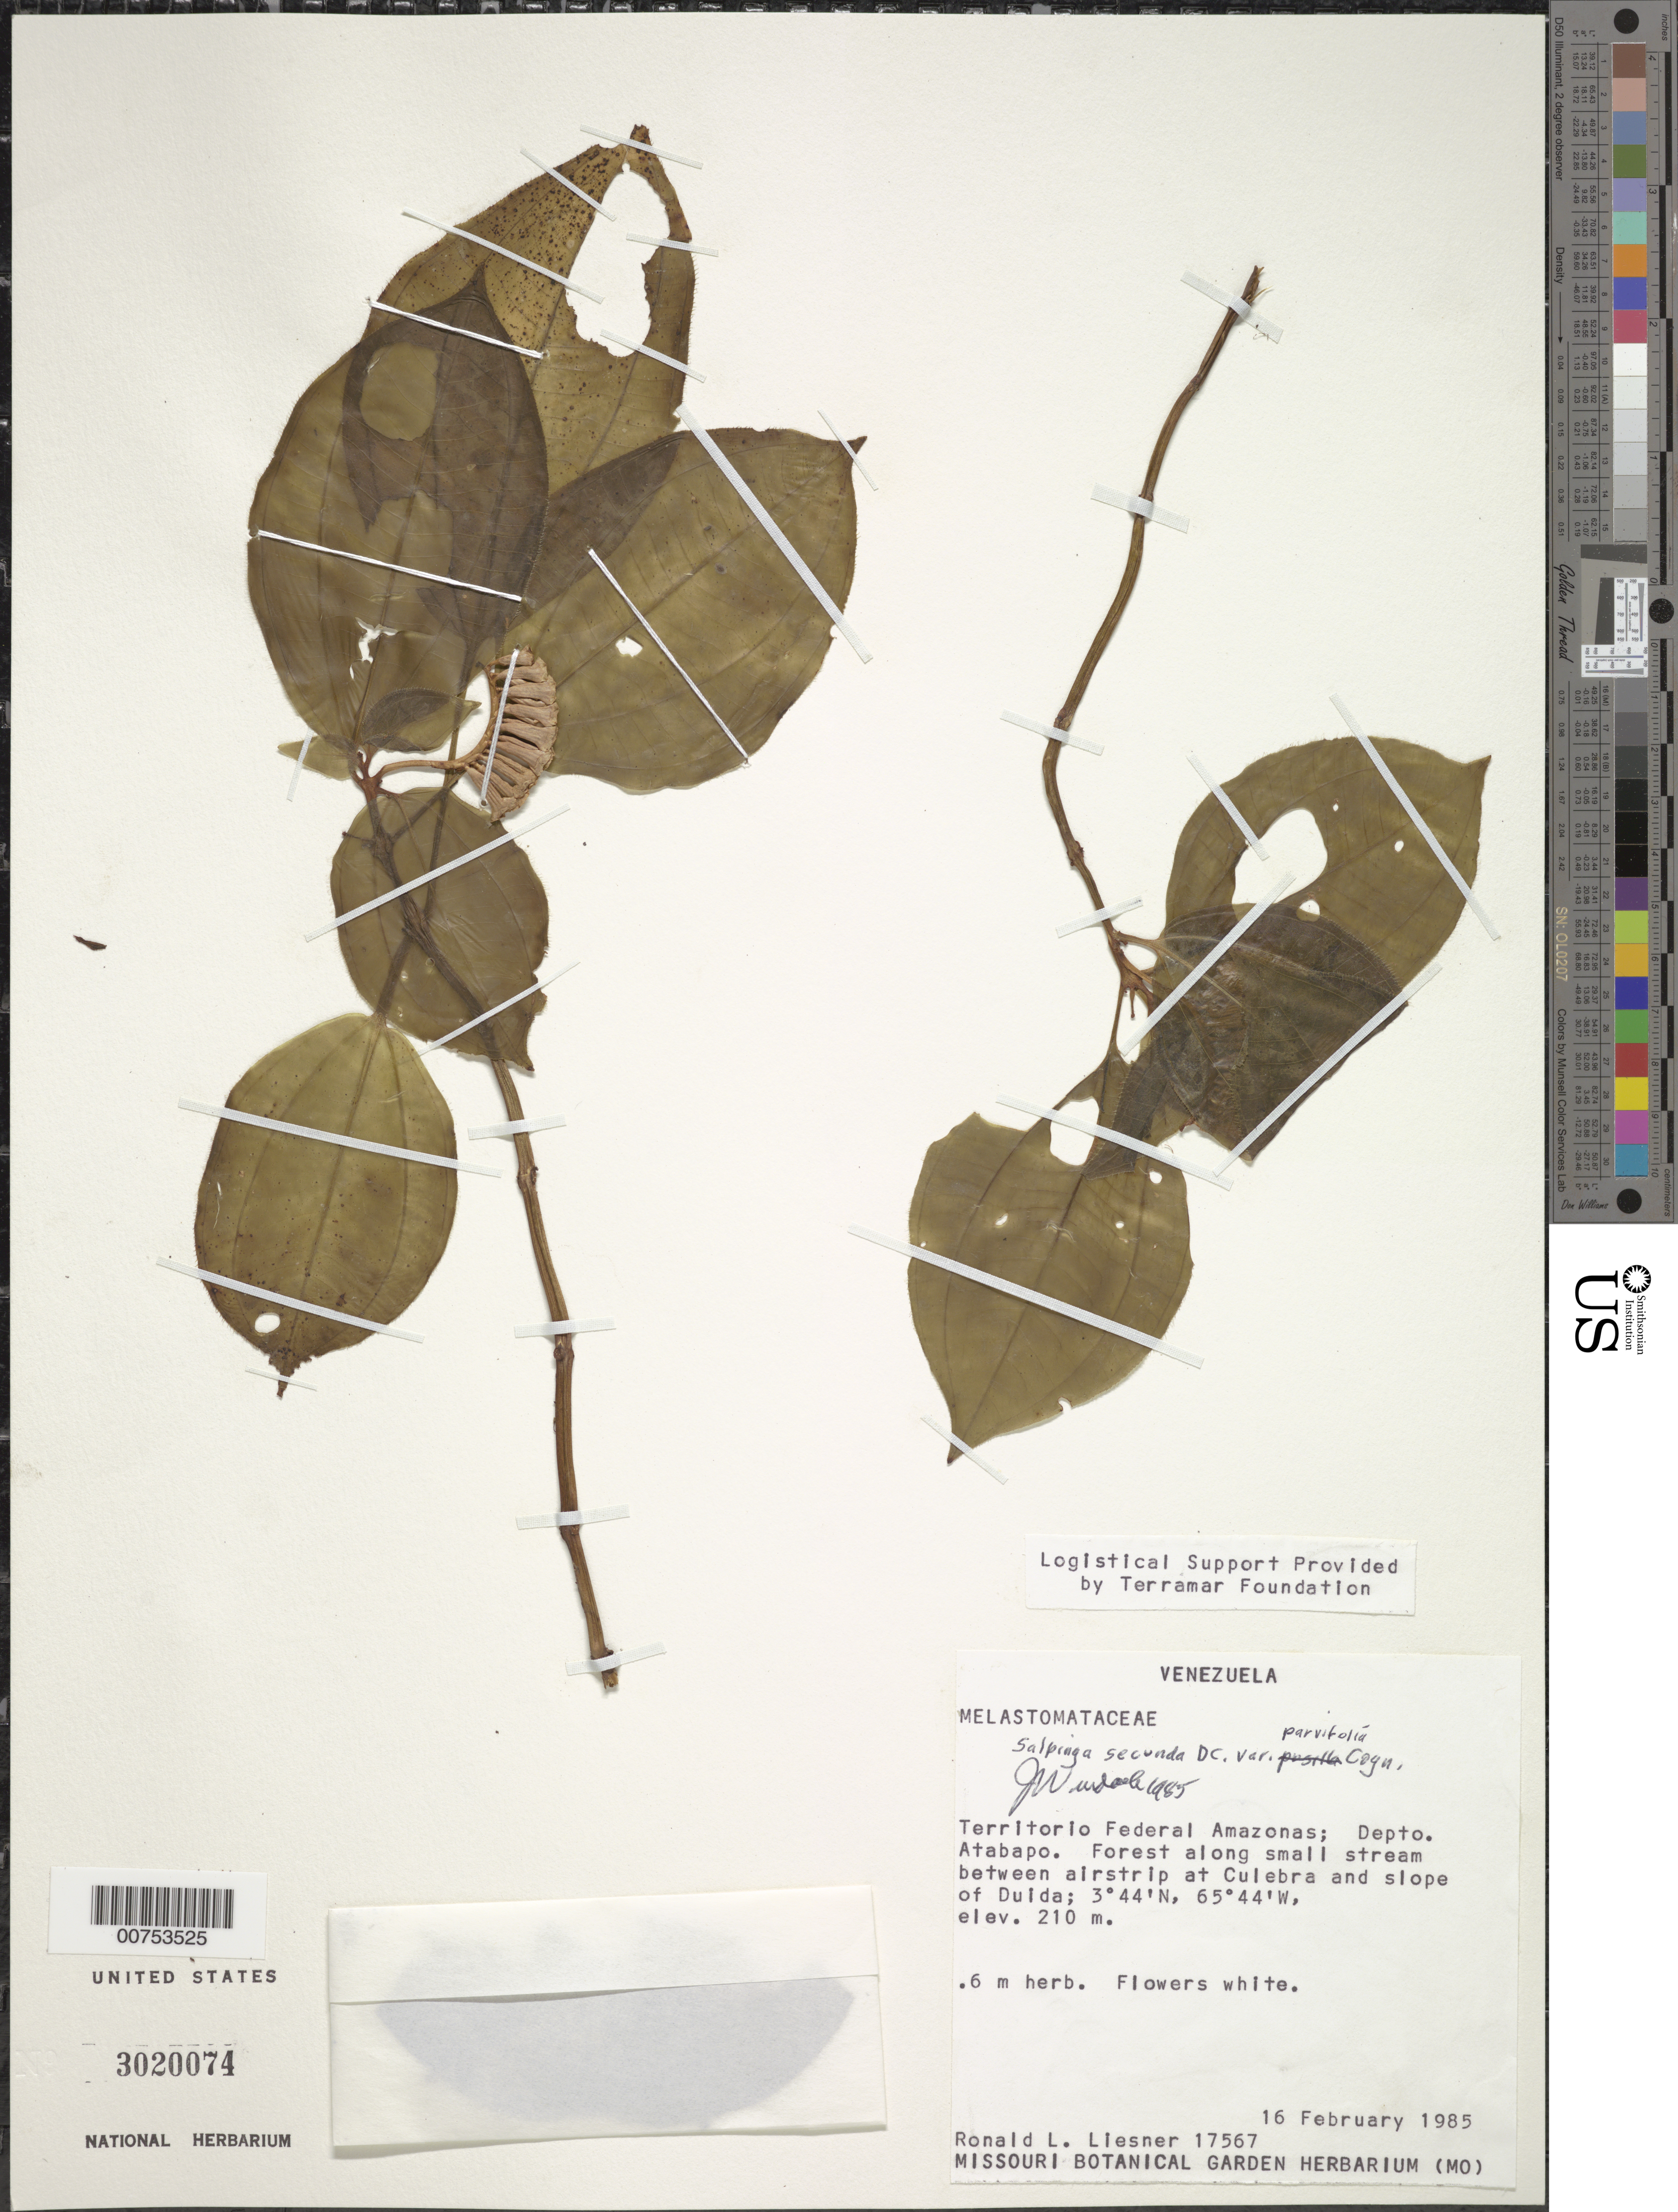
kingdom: Plantae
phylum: Tracheophyta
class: Magnoliopsida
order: Myrtales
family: Melastomataceae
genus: Salpinga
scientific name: Salpinga secunda var. parvifolia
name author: Cogn.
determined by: Wurdack, John J., (US), US (UNITED STATES)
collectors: R. L. Liesner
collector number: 17567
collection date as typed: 15-Feb-85 to 16-Feb-85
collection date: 1985-02-15/1985-02-16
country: Venezuela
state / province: Amazonas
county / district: Atabapo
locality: Culebra airstrip to slope of Duida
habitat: Forest along small stream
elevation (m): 210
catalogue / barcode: US 3020074